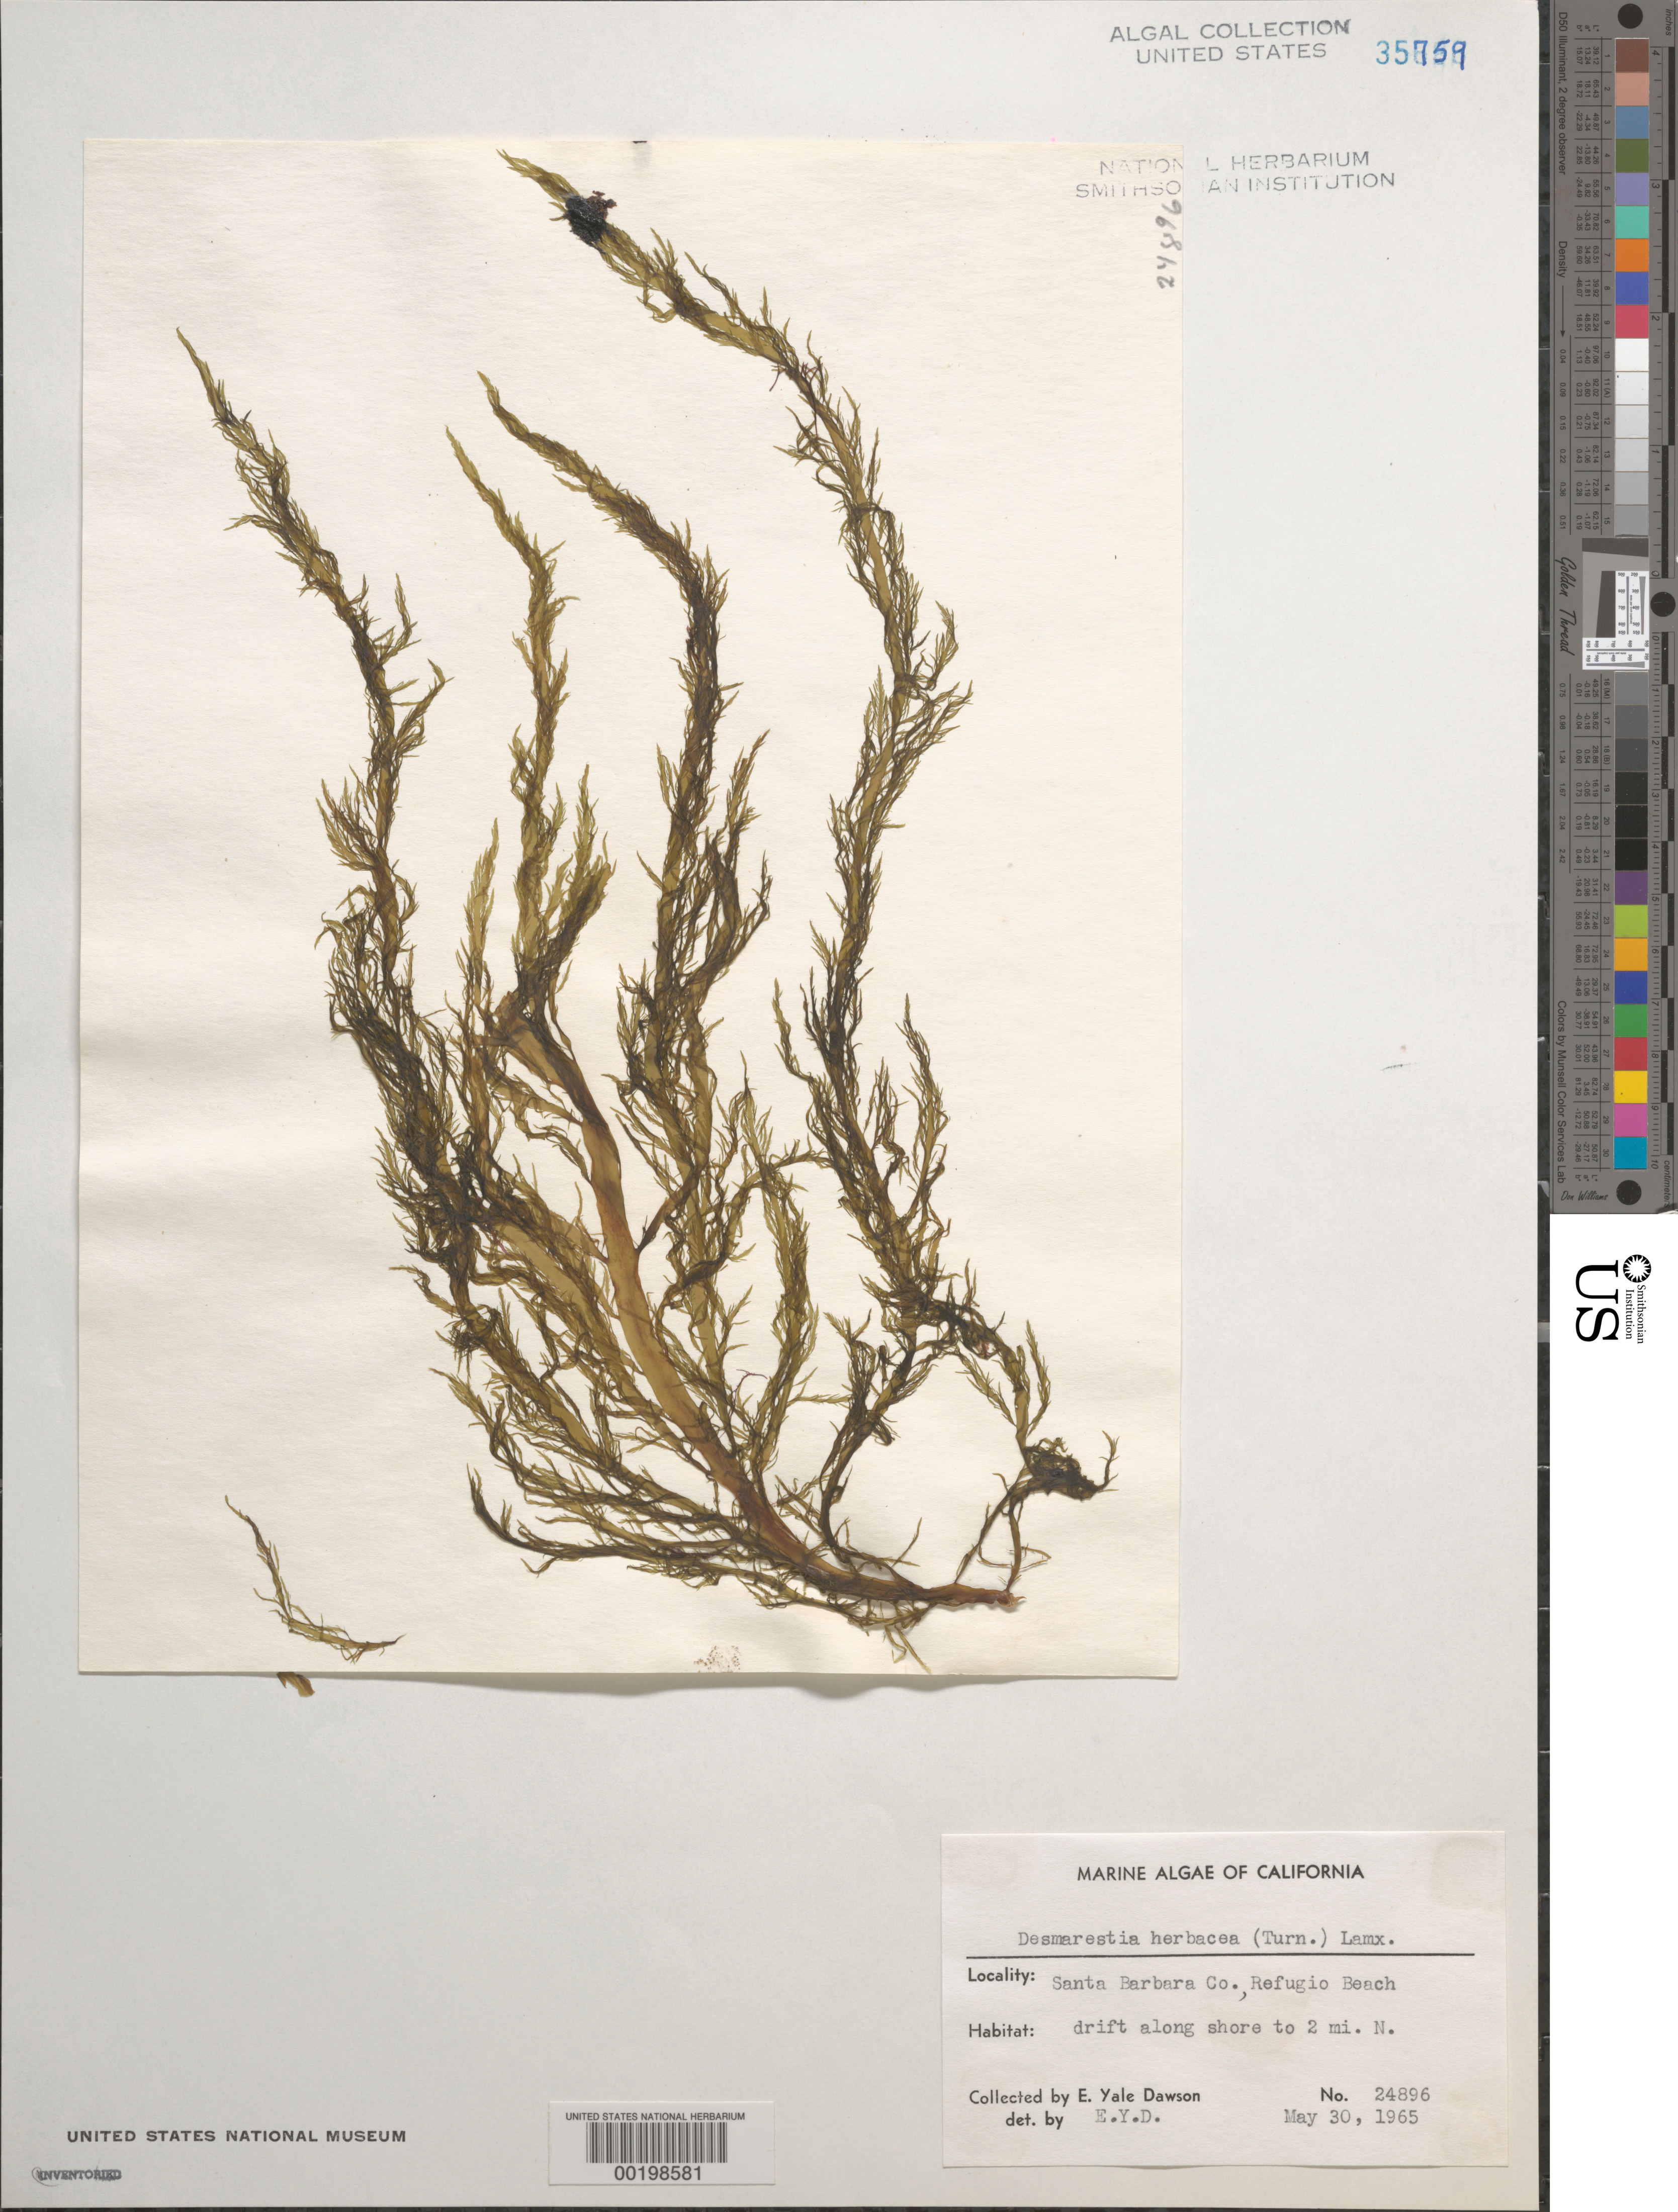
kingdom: Chromista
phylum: Ochrophyta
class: Phaeophyceae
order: Desmarestiales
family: Desmarestiaceae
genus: Desmarestia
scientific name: Desmarestia herbacea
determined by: Dawson, E. Y.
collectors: E. Y. Dawson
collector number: EYD 24896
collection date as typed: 30 May 1965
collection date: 1965-05-30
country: United States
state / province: California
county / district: Santa Barbara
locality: Refugio Beach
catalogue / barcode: US 35759